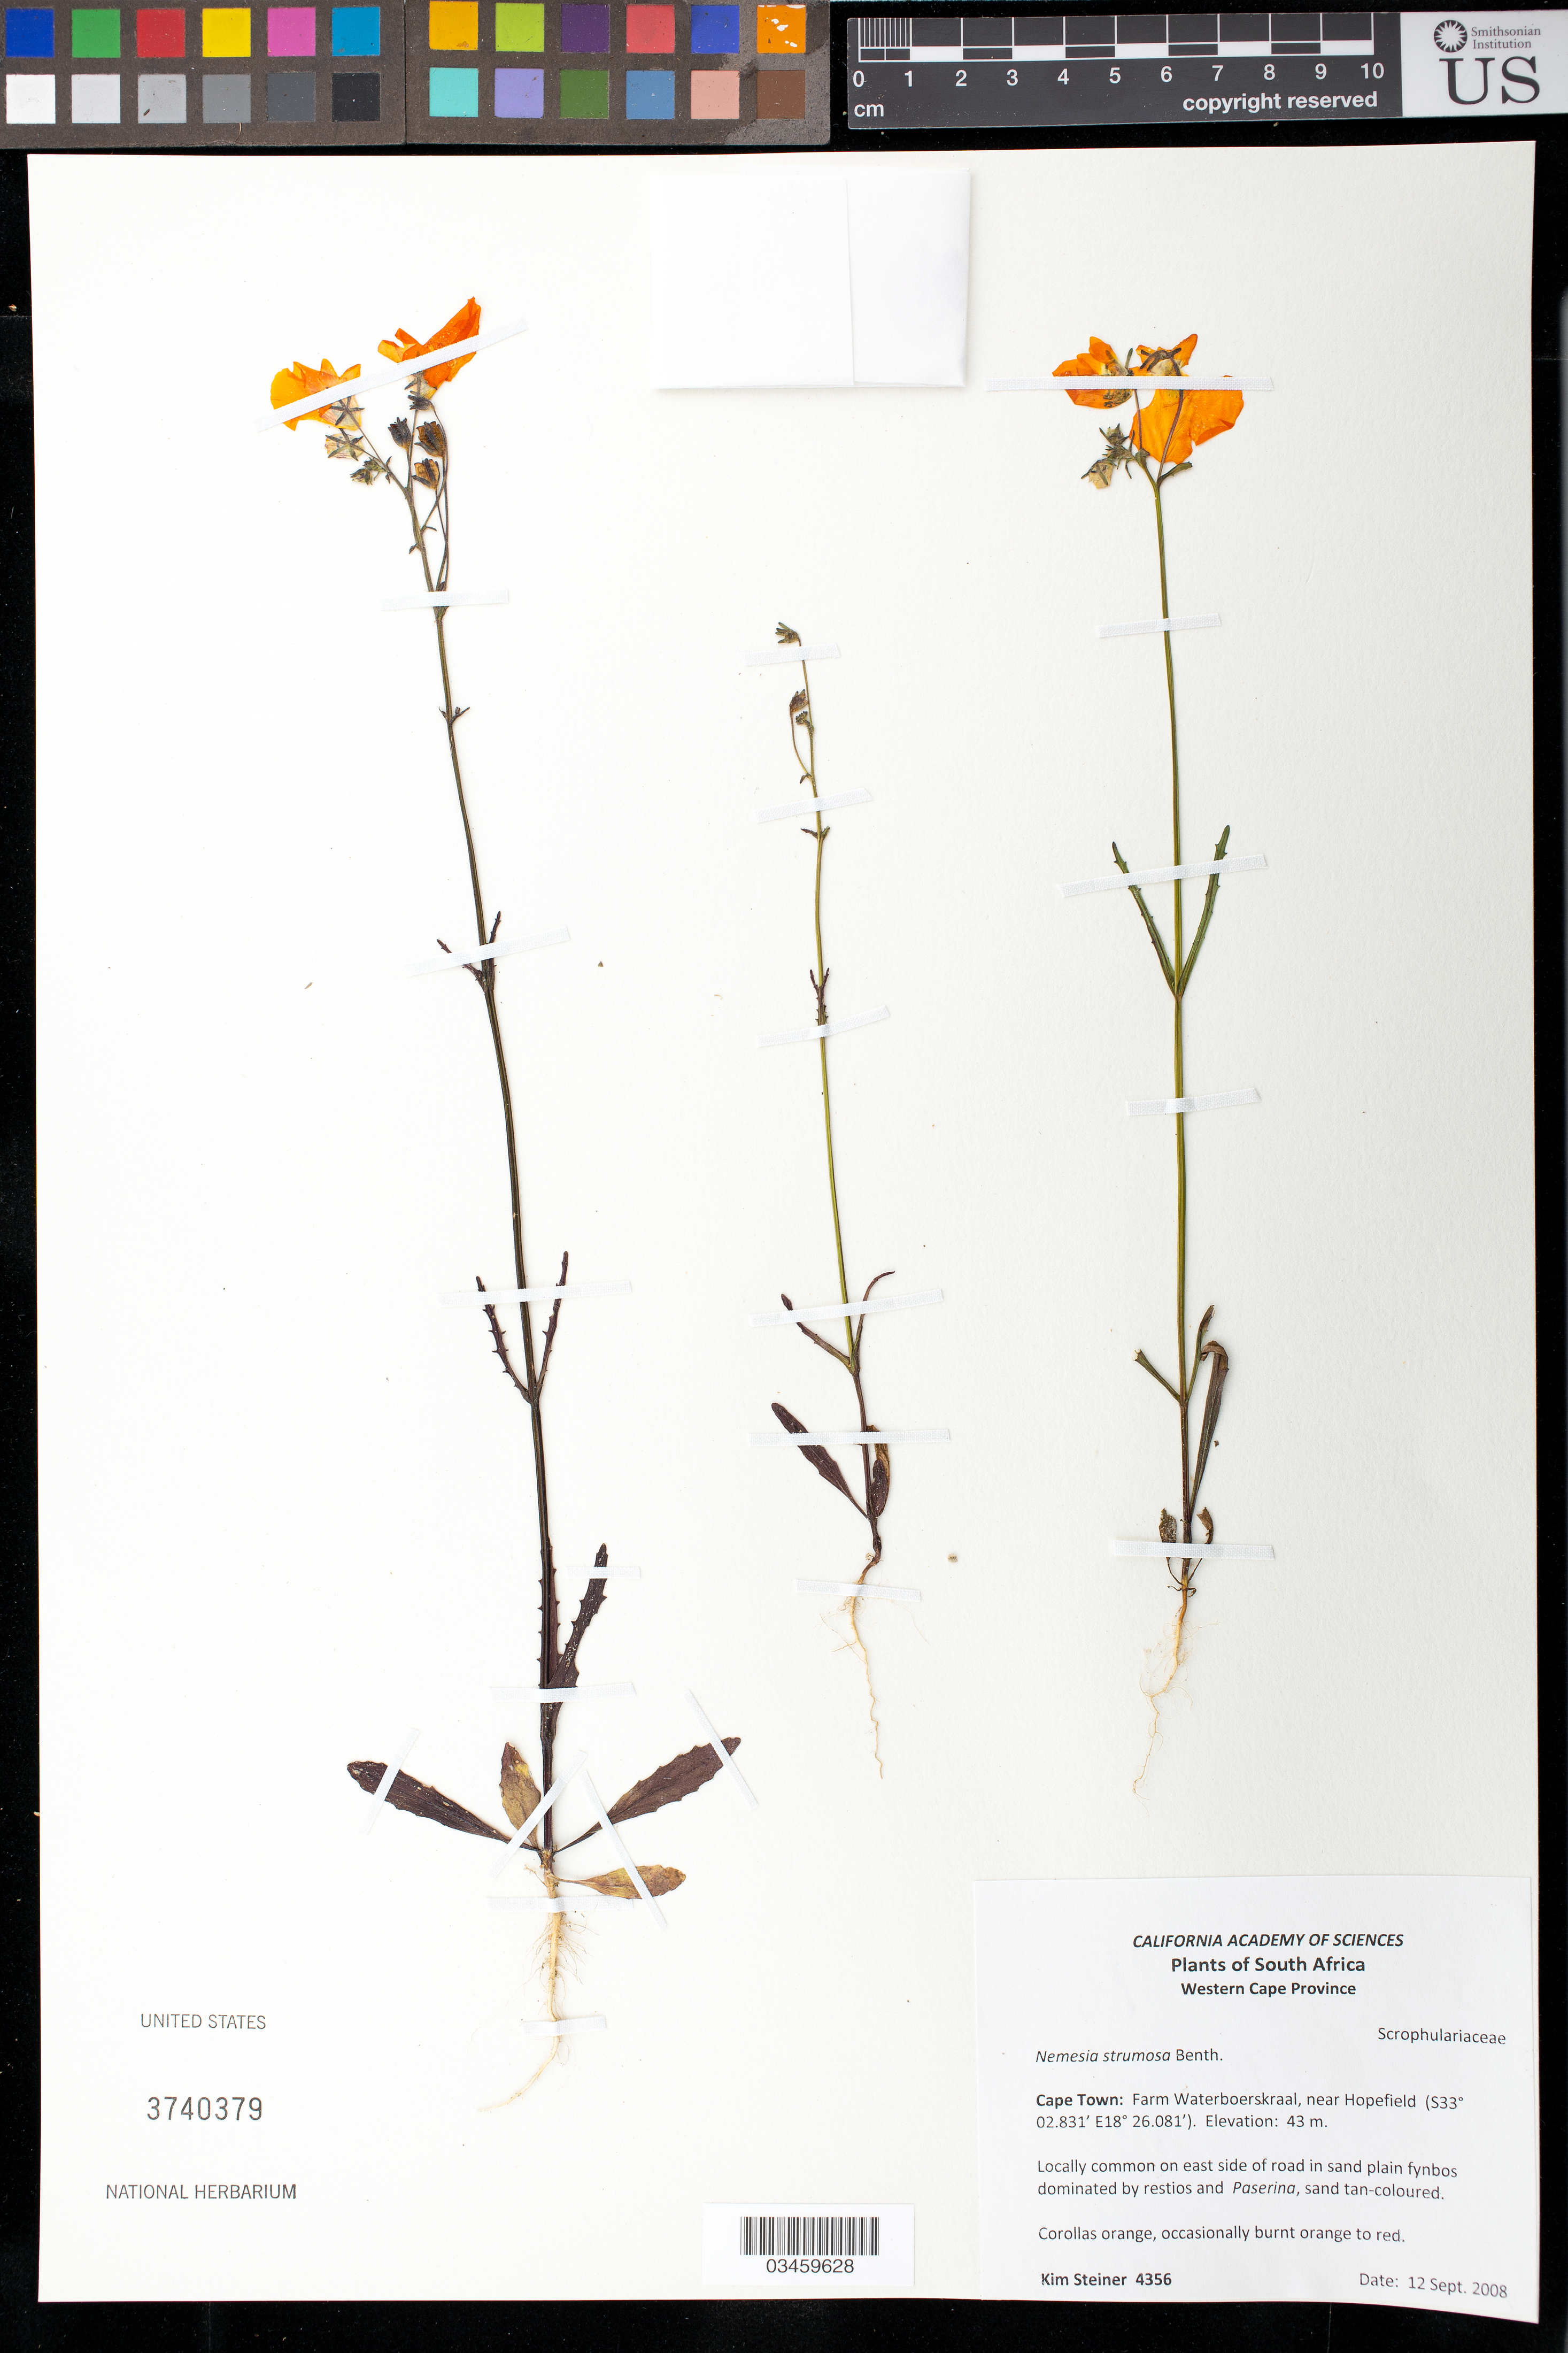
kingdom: Plantae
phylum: Tracheophyta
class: Magnoliopsida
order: Lamiales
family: Scrophulariaceae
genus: Nemesia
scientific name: Nemesia strumosa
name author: Benth.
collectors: K. Steiner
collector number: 4356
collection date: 2008-09-12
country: South Africa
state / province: Western Cape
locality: Cape Toen, Farm Waterboerskraal, near Hopefield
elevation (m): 43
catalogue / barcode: US 3740379